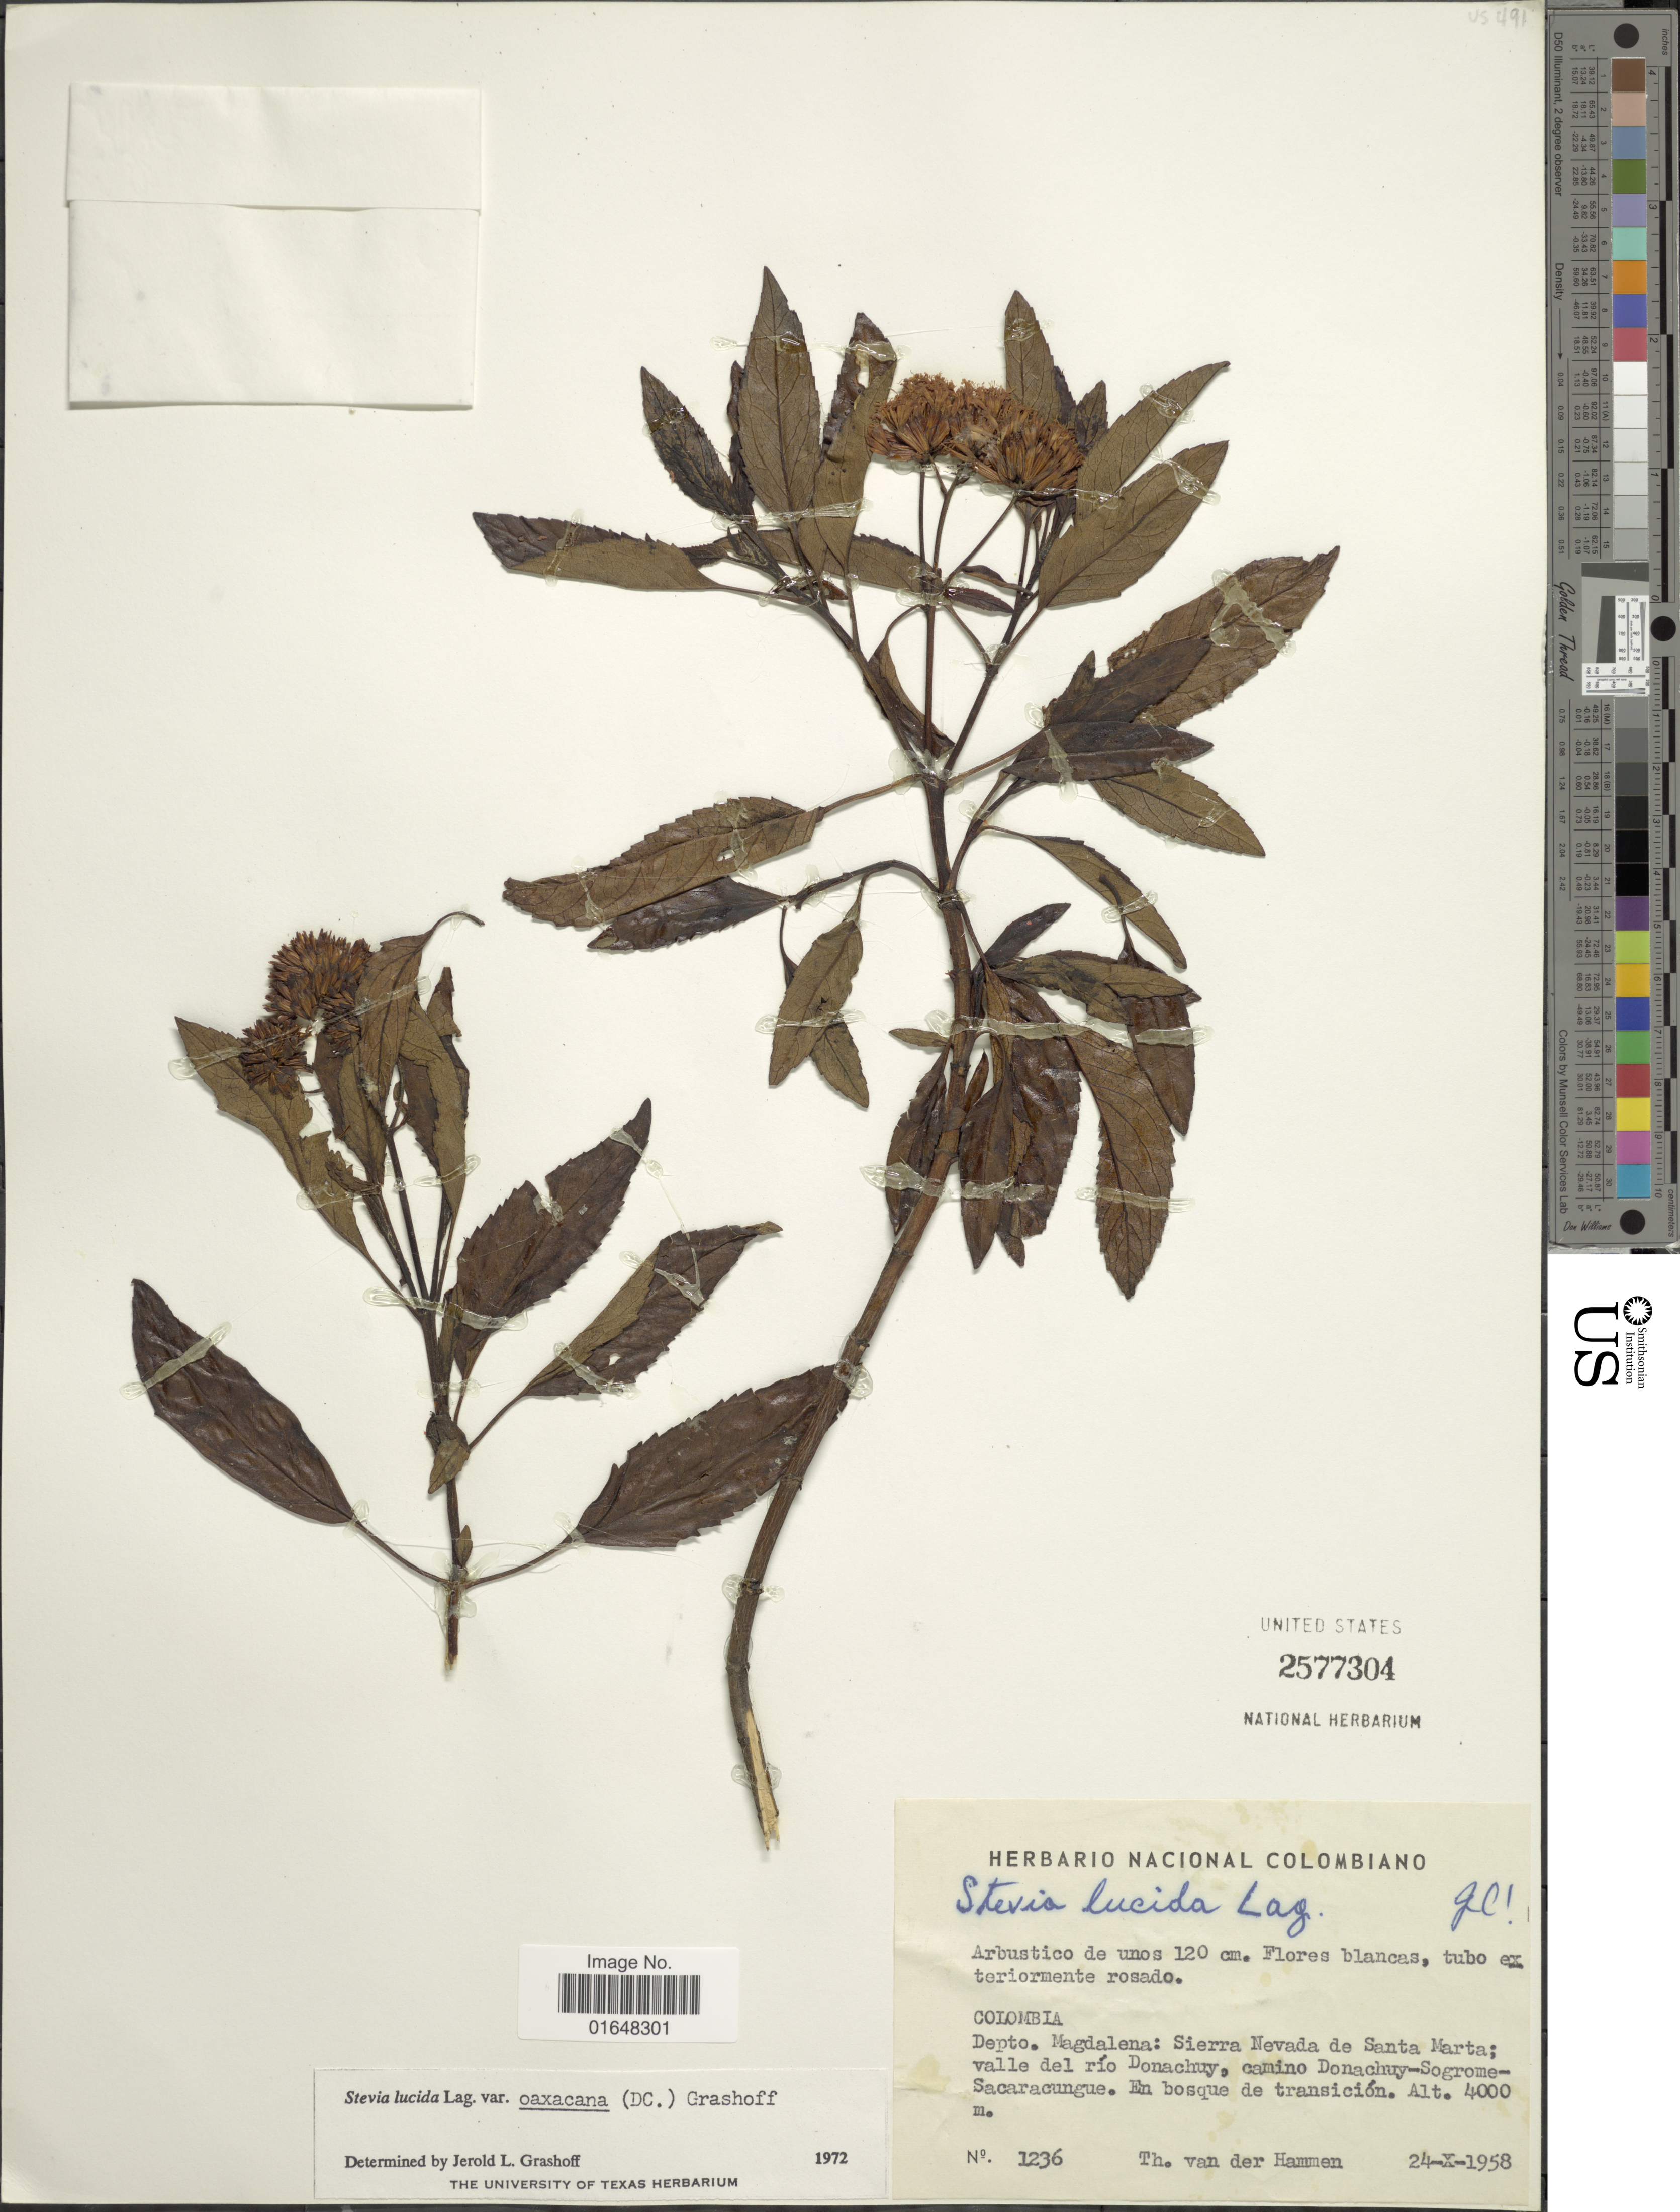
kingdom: Plantae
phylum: Tracheophyta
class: Magnoliopsida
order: Asterales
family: Asteraceae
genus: Stevia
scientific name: Stevia lucida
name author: Lag.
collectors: T. Hammen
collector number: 1236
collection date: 1958-10-24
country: Colombia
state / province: Magdalena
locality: Depto. Magdalena: Sierra Nevada de Santa Marta; valle del río Donachuy, camino Donachuy-Sogrome-Sacaracungue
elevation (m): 4000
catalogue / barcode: US 2577304